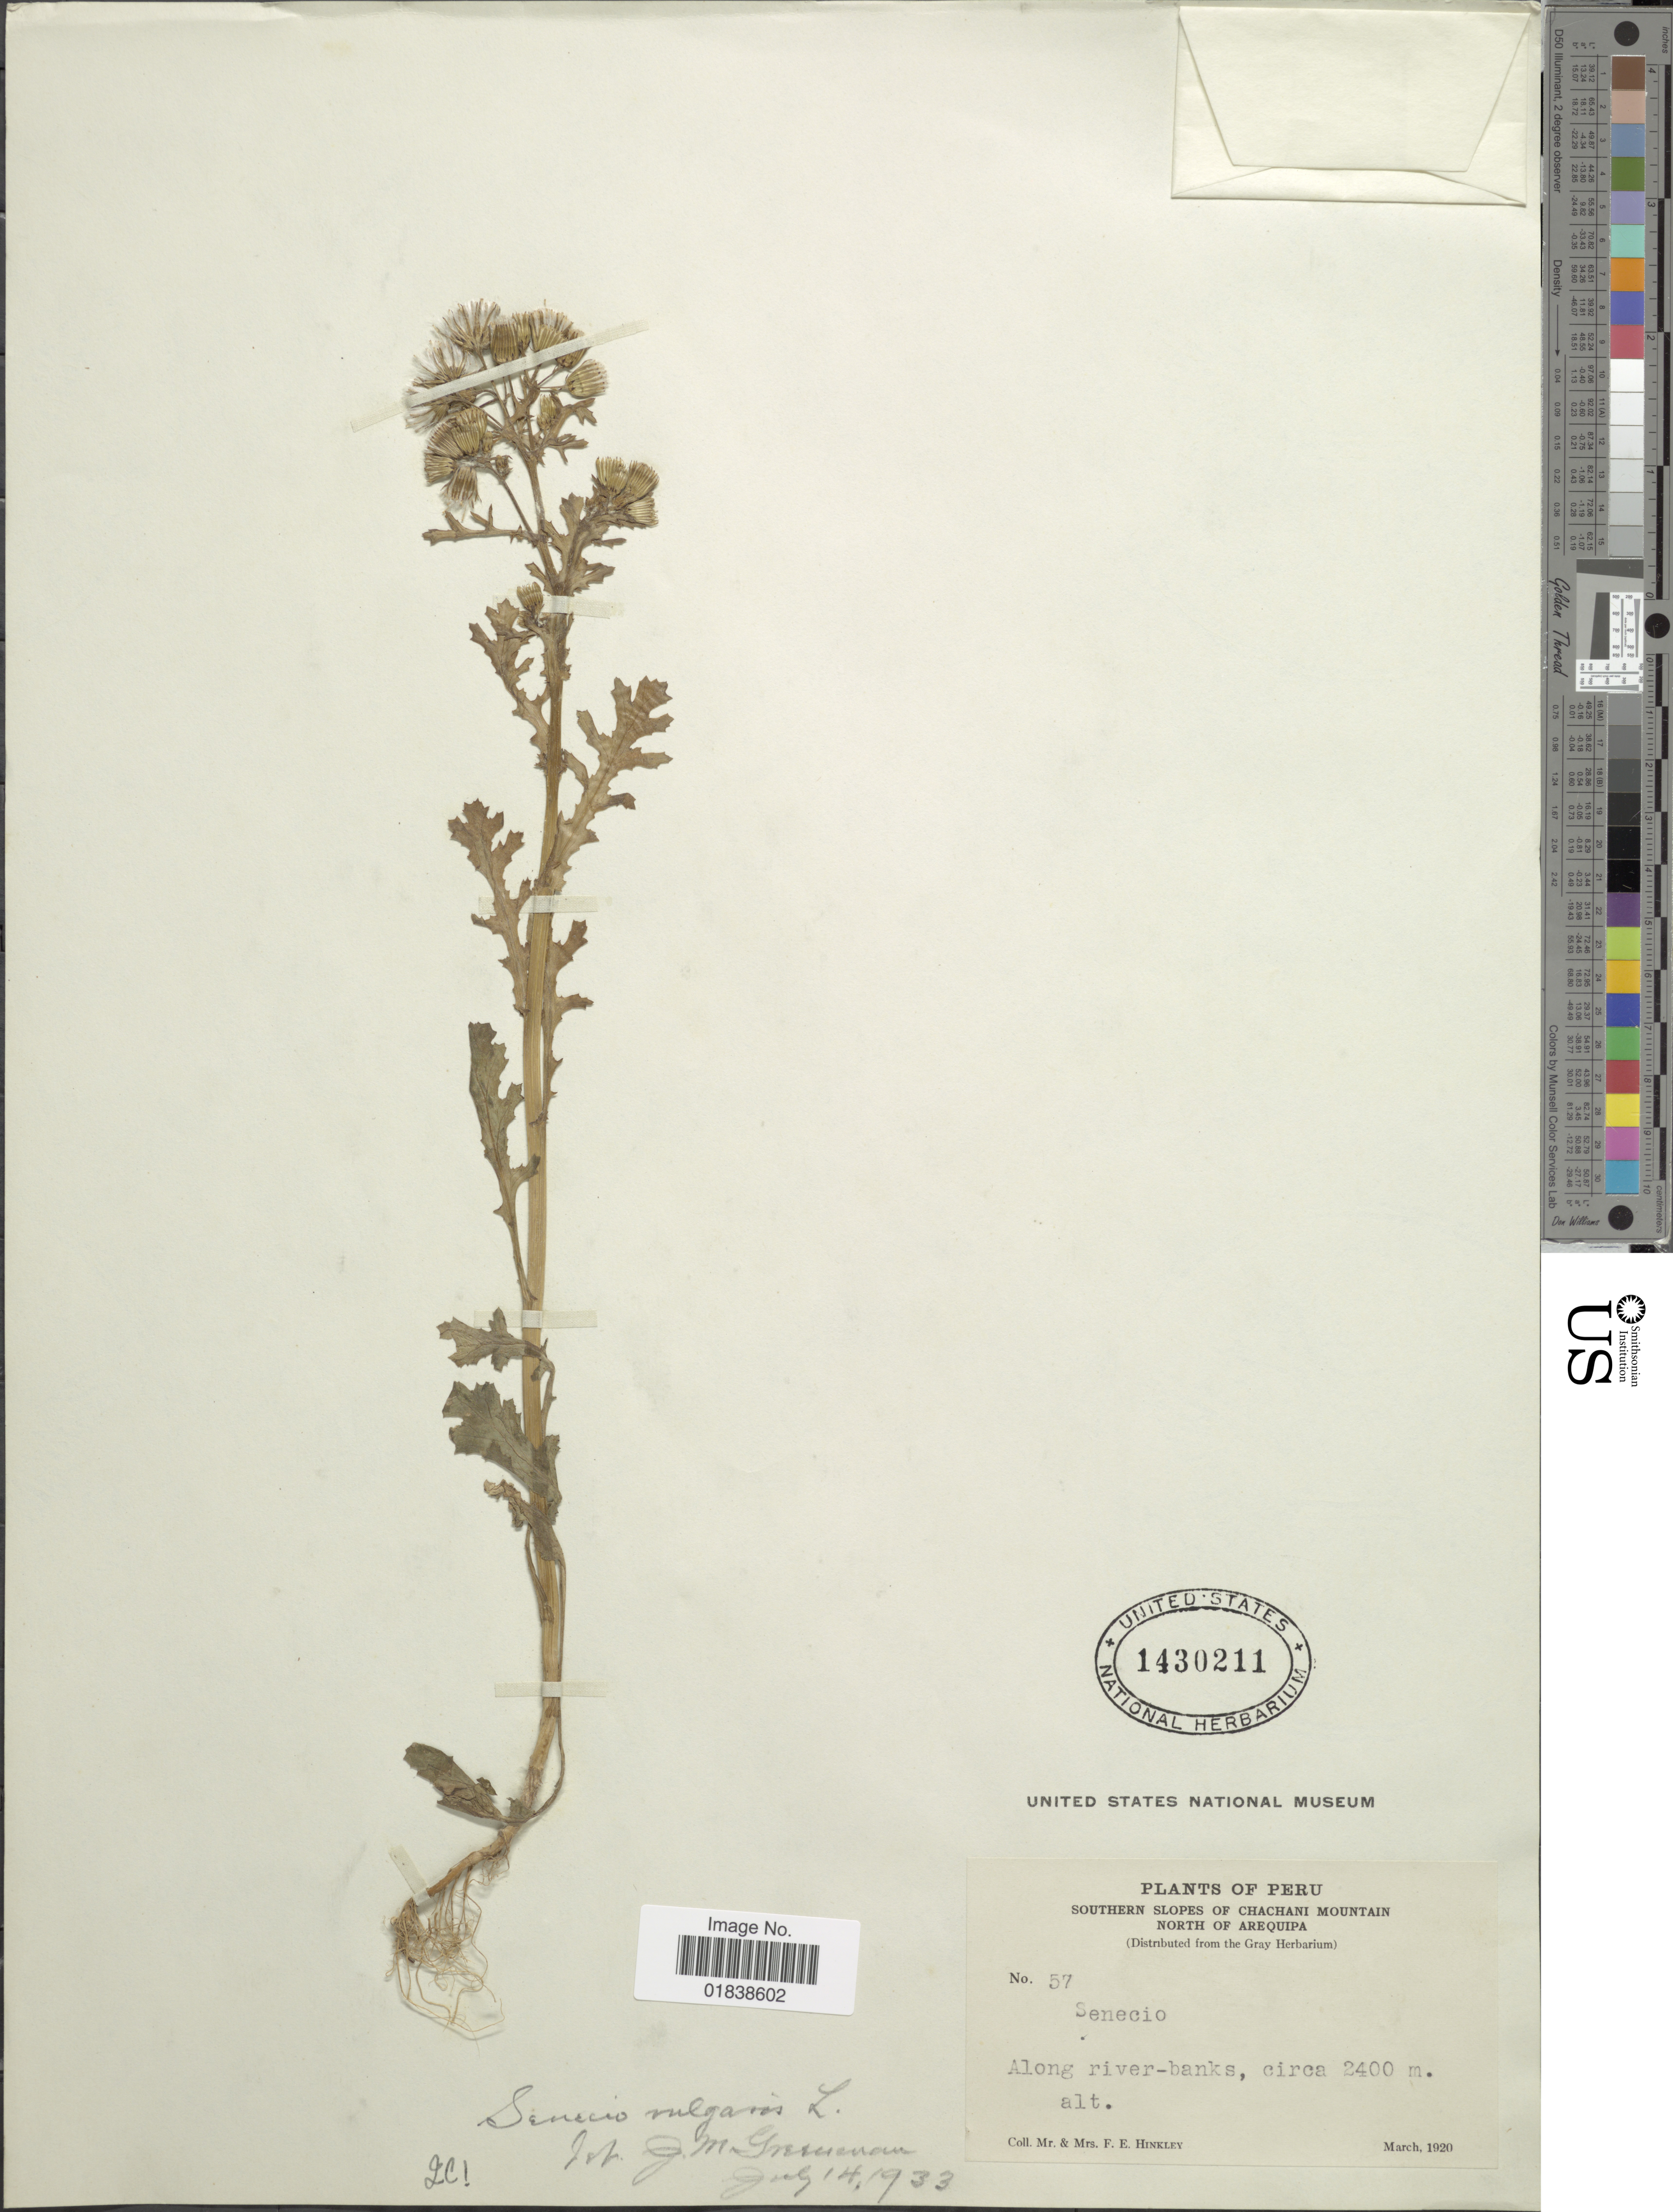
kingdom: Plantae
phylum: Tracheophyta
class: Magnoliopsida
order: Asterales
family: Asteraceae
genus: Senecio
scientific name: Senecio vulgaris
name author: L.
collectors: F. Hinkley & F. Hinkley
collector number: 57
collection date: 1920-03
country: Peru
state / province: Arequipa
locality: Southern slopes of Chachani Mountain, North of Arequipa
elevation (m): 2400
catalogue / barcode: US 1430211